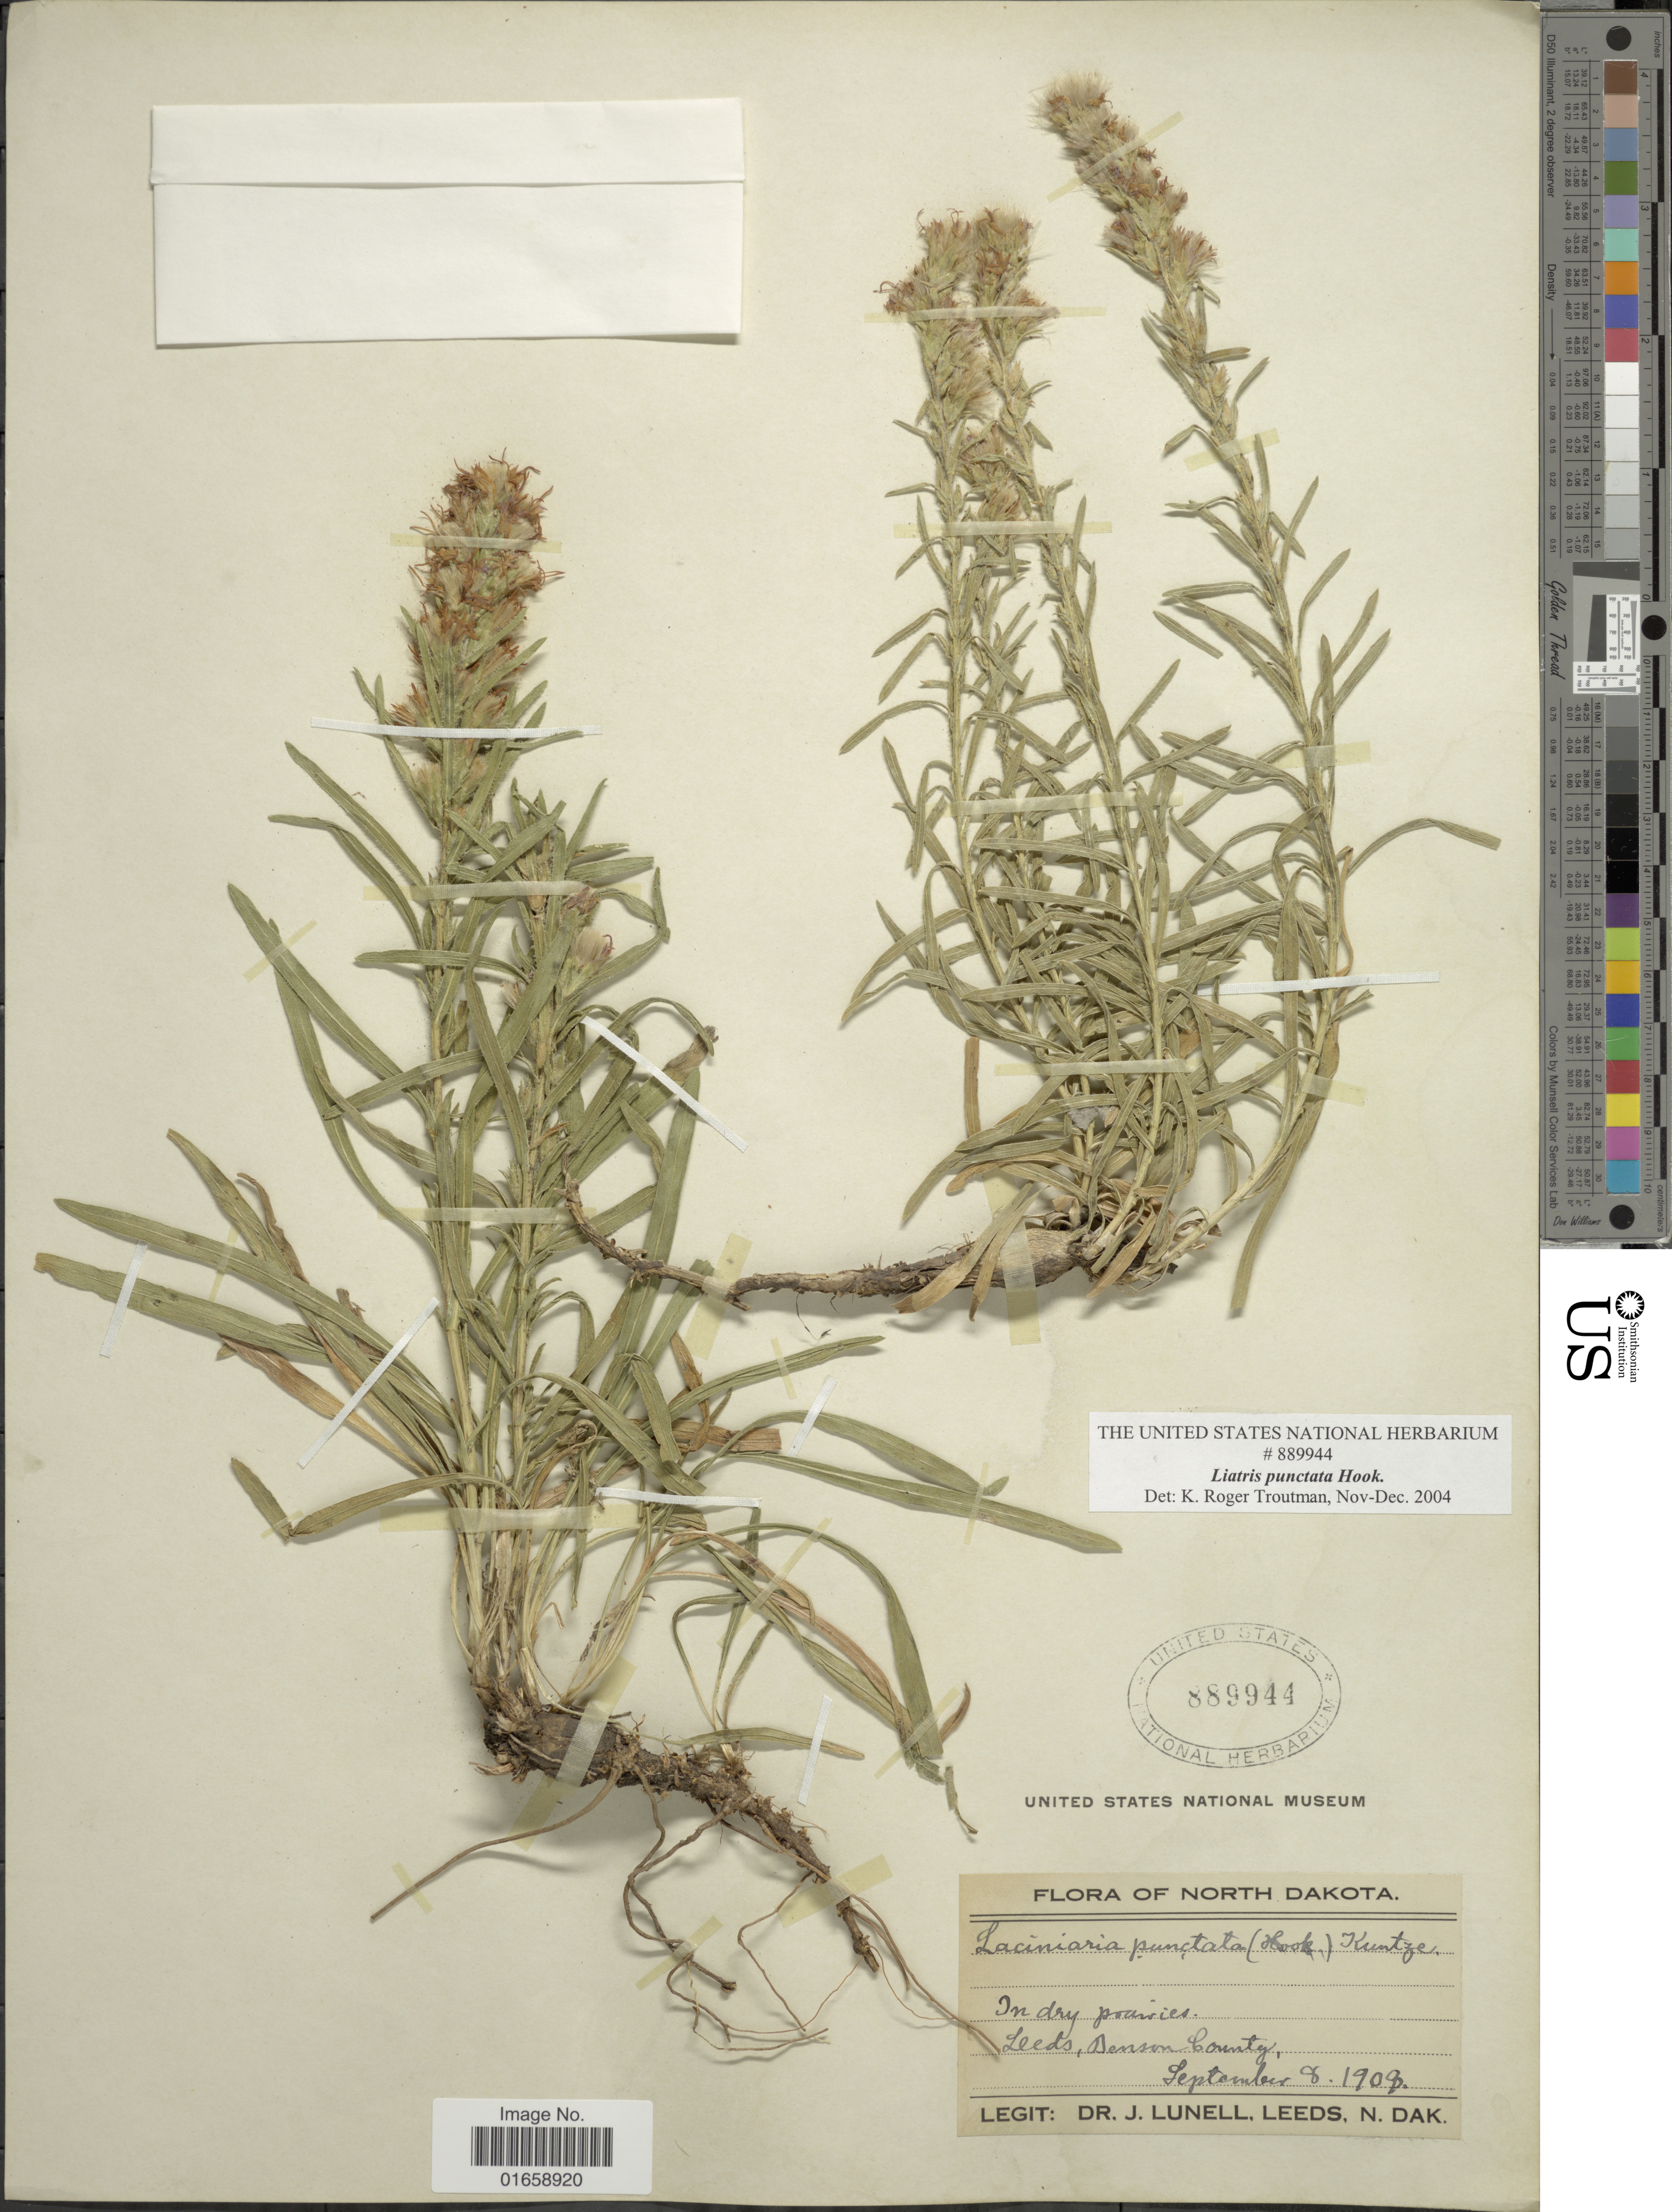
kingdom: Plantae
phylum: Tracheophyta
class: Magnoliopsida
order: Asterales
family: Asteraceae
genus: Liatris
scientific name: Liatris punctata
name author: Hook.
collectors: J. Lundell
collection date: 1908-09-08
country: United States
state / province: North Dakota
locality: On dry prairies, Leeds, Benson County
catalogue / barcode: US 889944